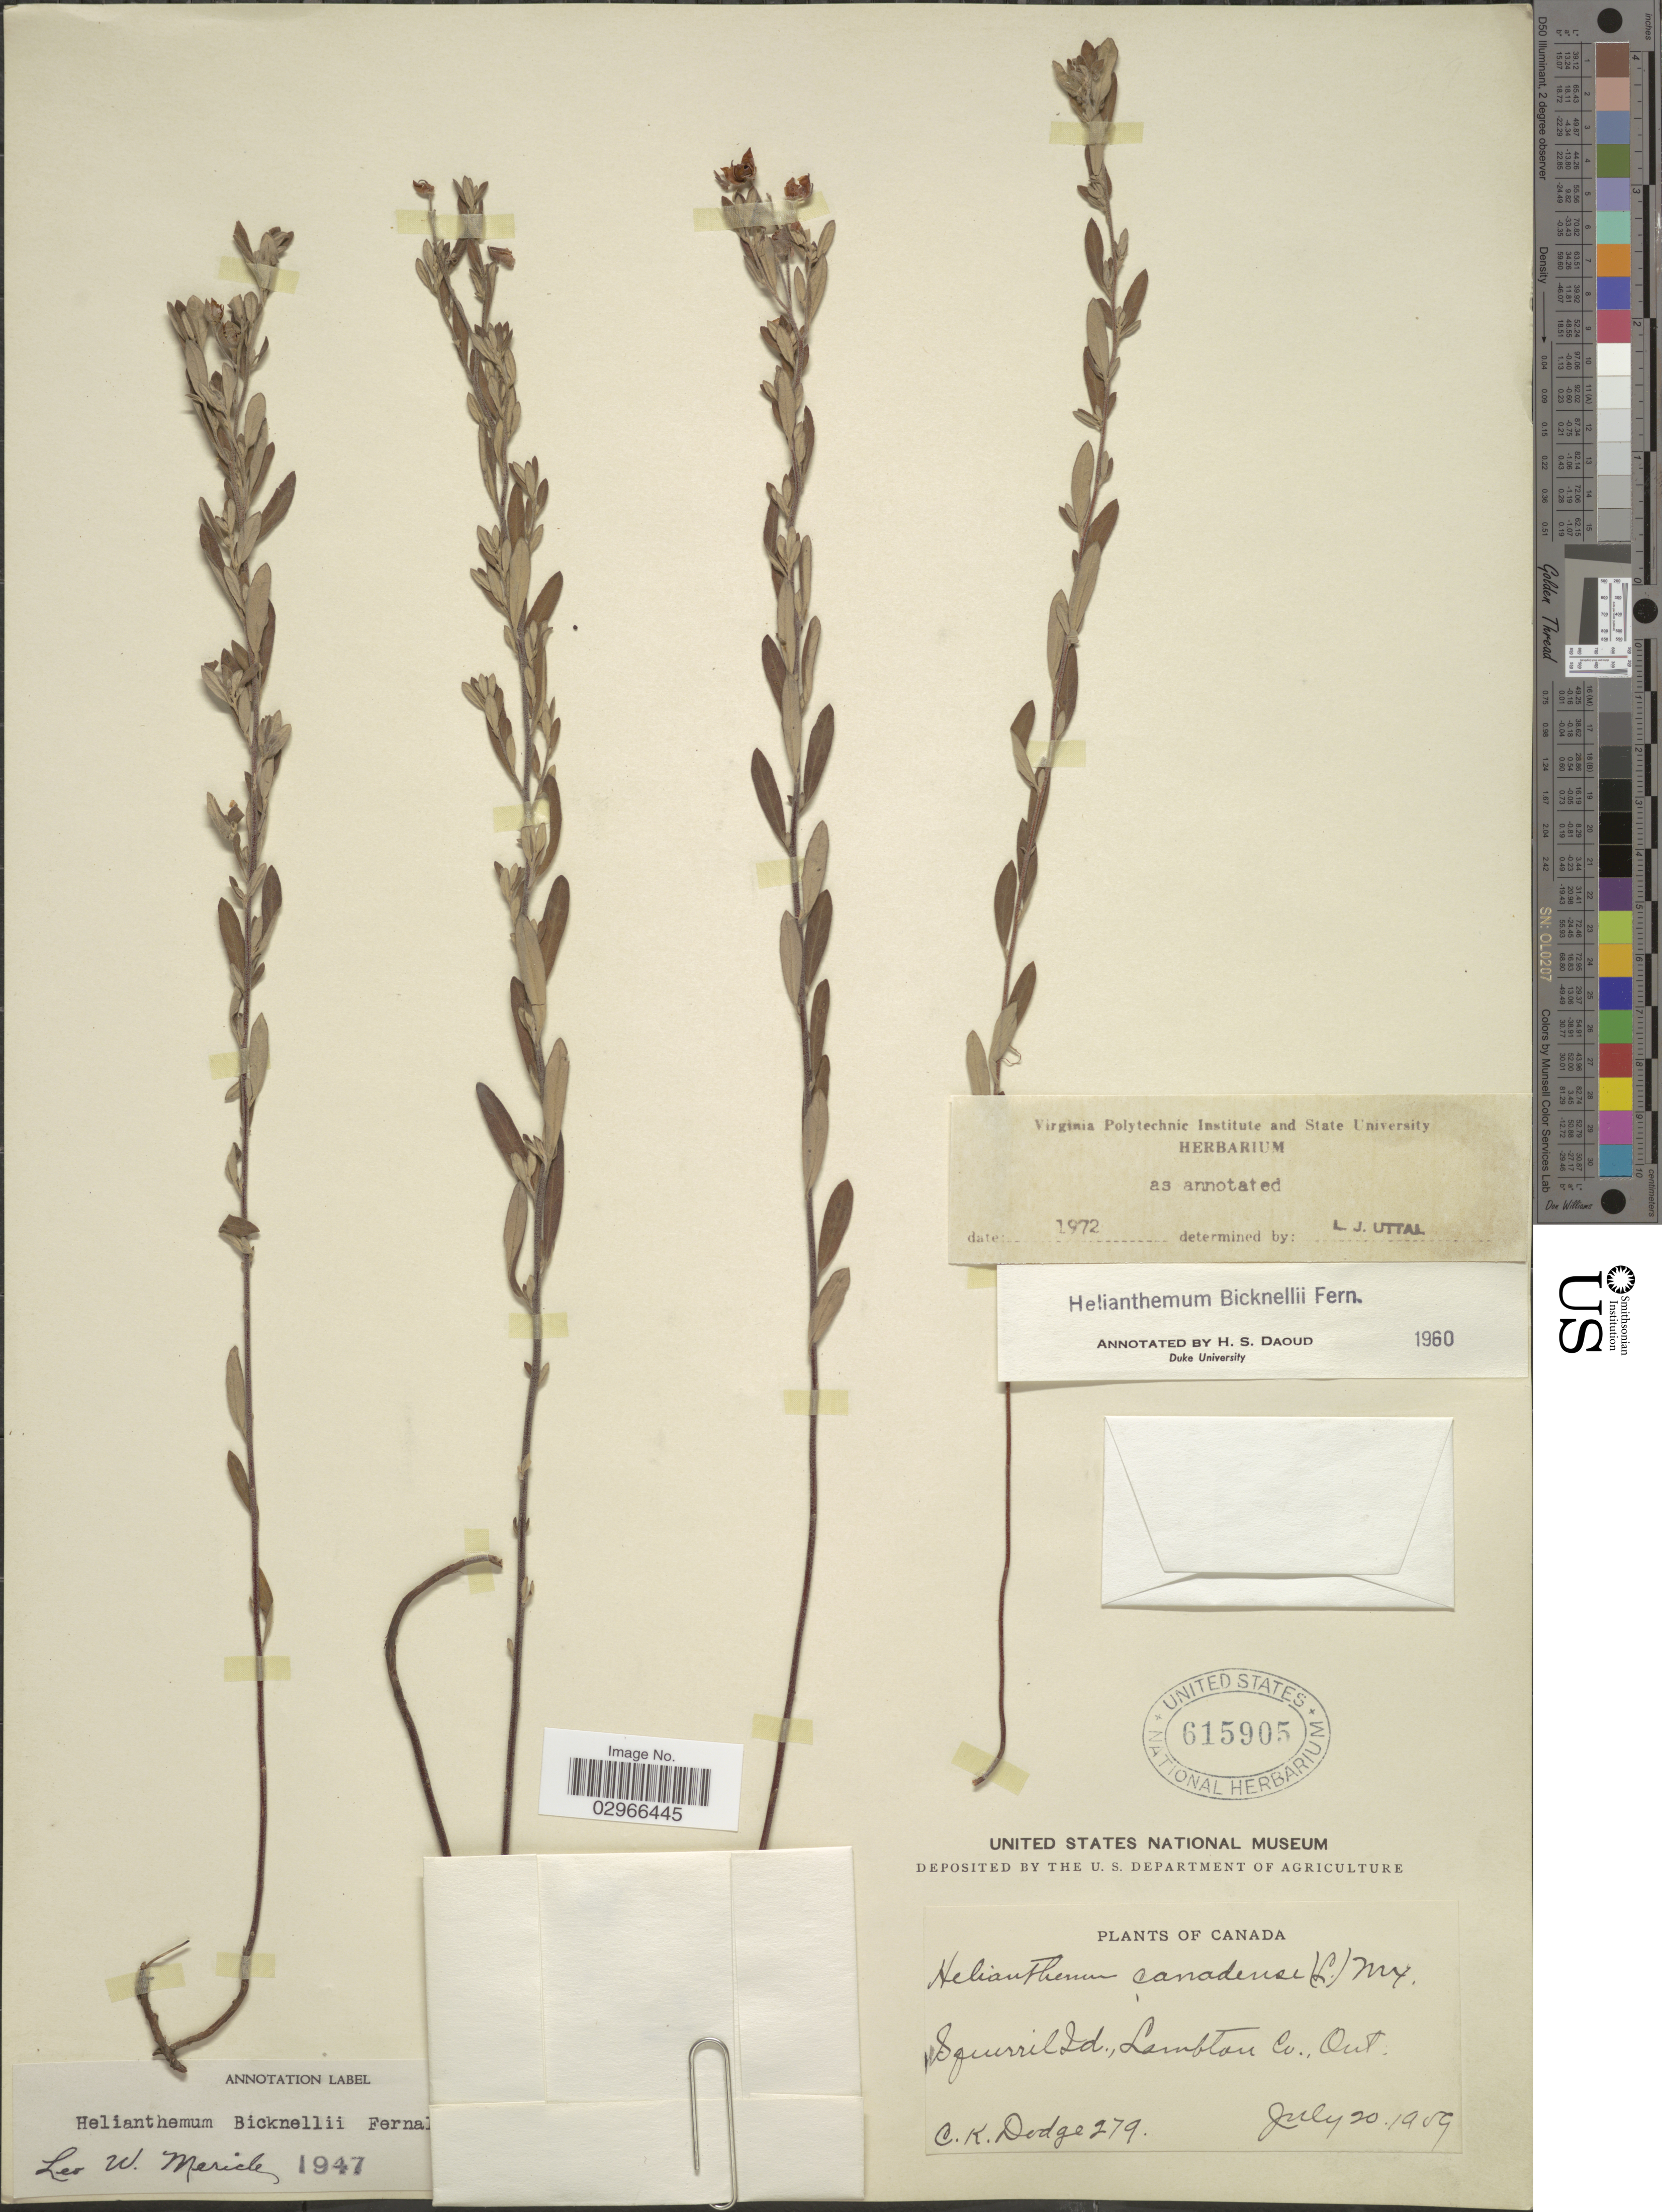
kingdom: Plantae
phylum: Tracheophyta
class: Magnoliopsida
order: Malvales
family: Cistaceae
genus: Helianthemum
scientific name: Helianthemum bicknellii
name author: Fernald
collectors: C. Dodge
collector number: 279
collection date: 1959-07-20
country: Canada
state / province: Ontario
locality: Squirrel Id., Lambton Co., Ont.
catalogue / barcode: US 615905